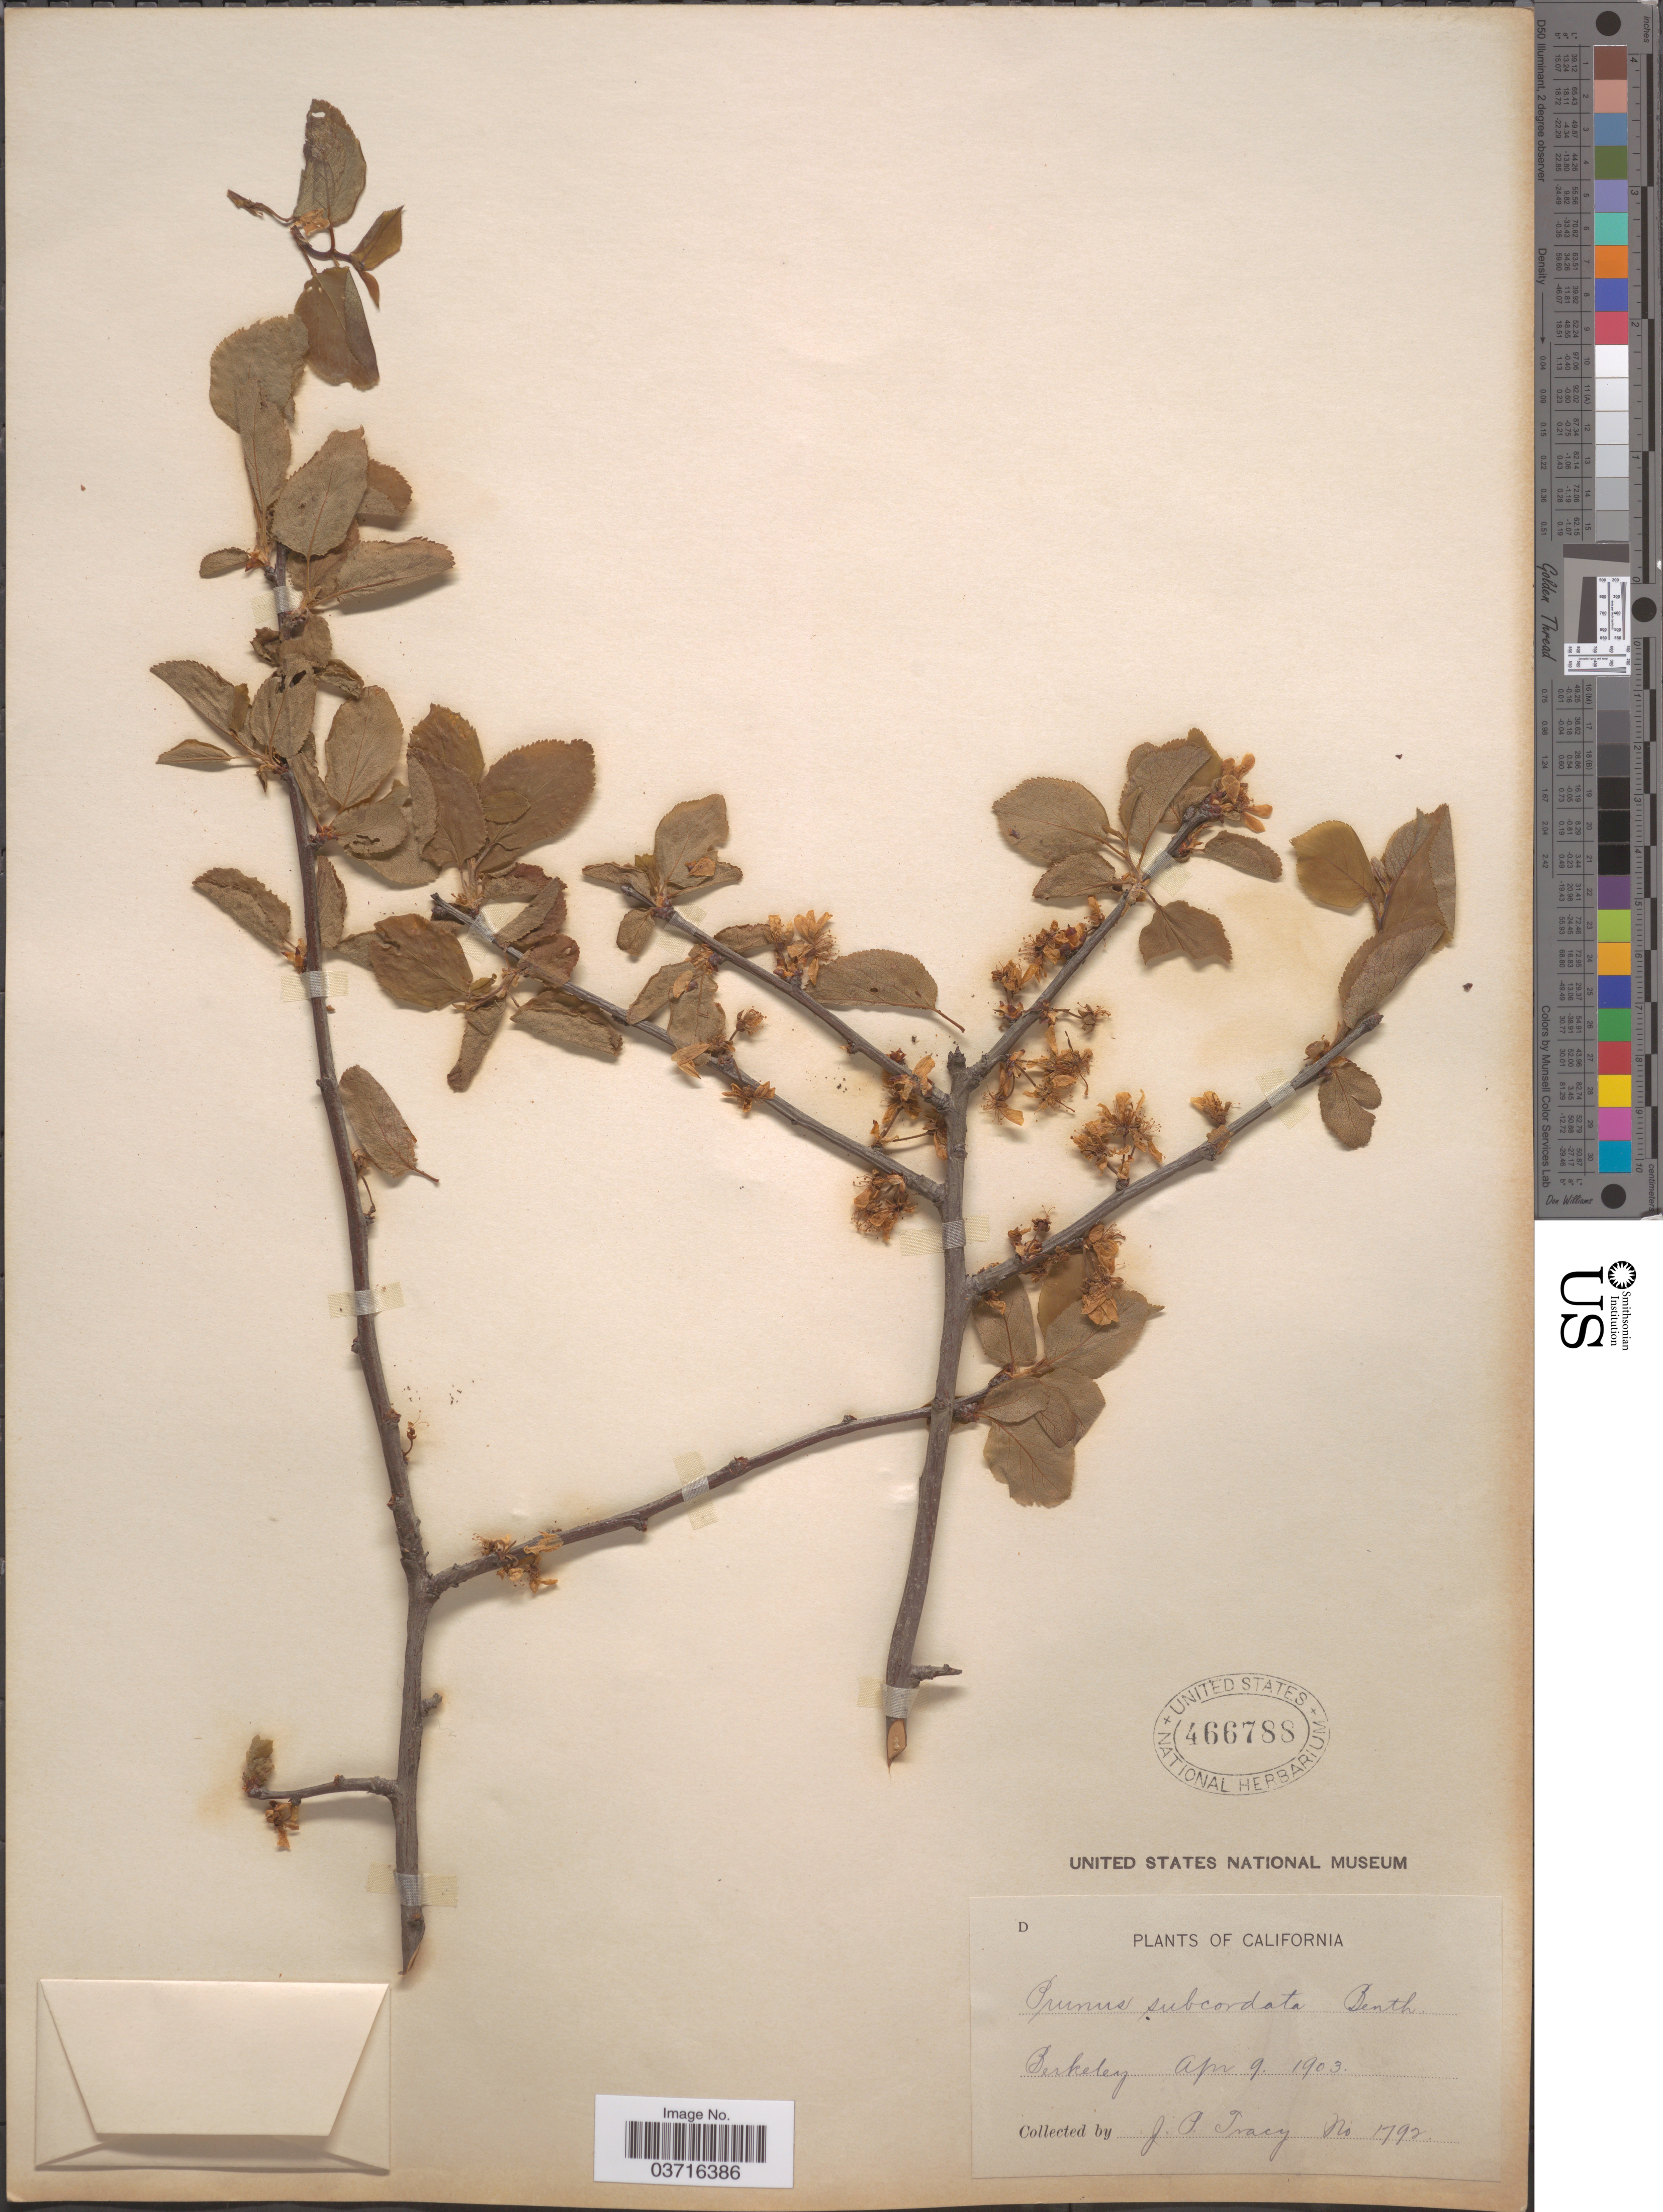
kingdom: Plantae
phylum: Tracheophyta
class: Magnoliopsida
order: Rosales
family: Rosaceae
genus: Prunus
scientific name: Prunus subcordata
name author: Benth.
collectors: J. Tracy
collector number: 1792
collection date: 1903-04-09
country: United States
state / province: California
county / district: Alameda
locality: Berkeley.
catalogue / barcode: US 466788